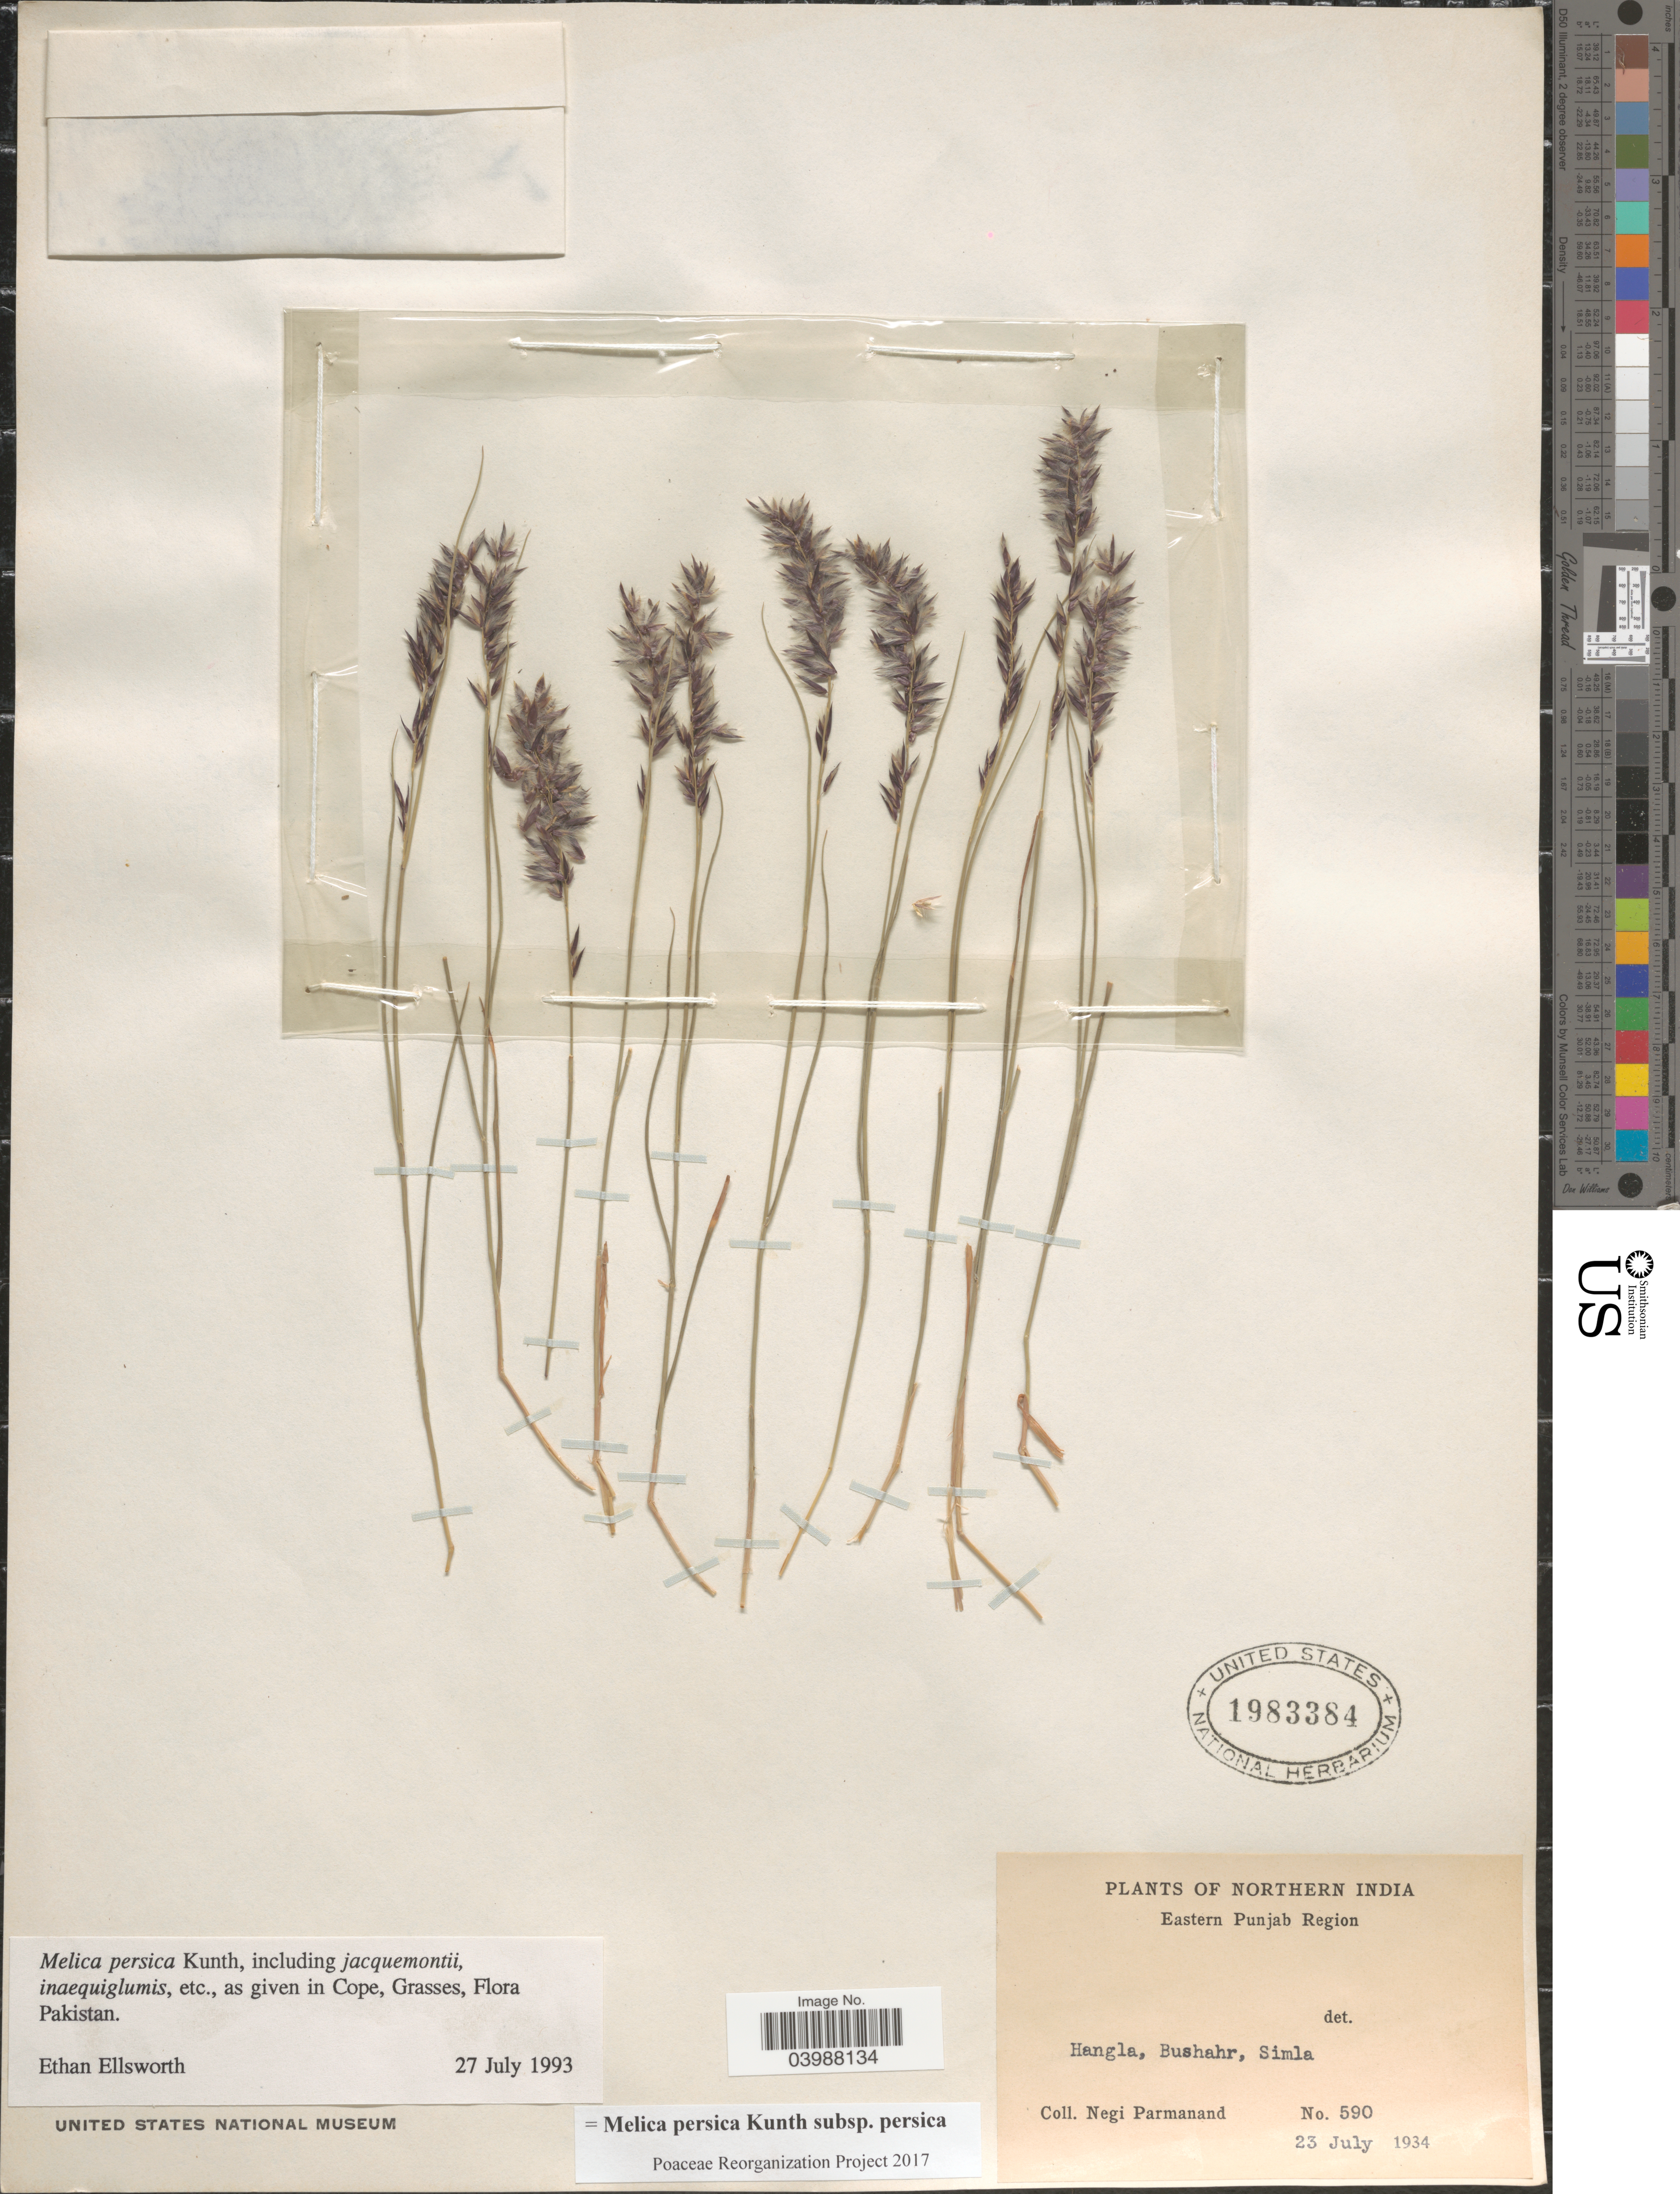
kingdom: Plantae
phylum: Tracheophyta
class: Liliopsida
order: Poales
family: Poaceae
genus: Melica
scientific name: Melica persica subsp. persica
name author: Kunth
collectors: N. Parmanand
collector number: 590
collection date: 1934-07-23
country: India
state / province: Himachal Pradesh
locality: Northern India. Eastern Punjab Region. Hangla, Bushahr, Simla.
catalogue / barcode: US 1983384